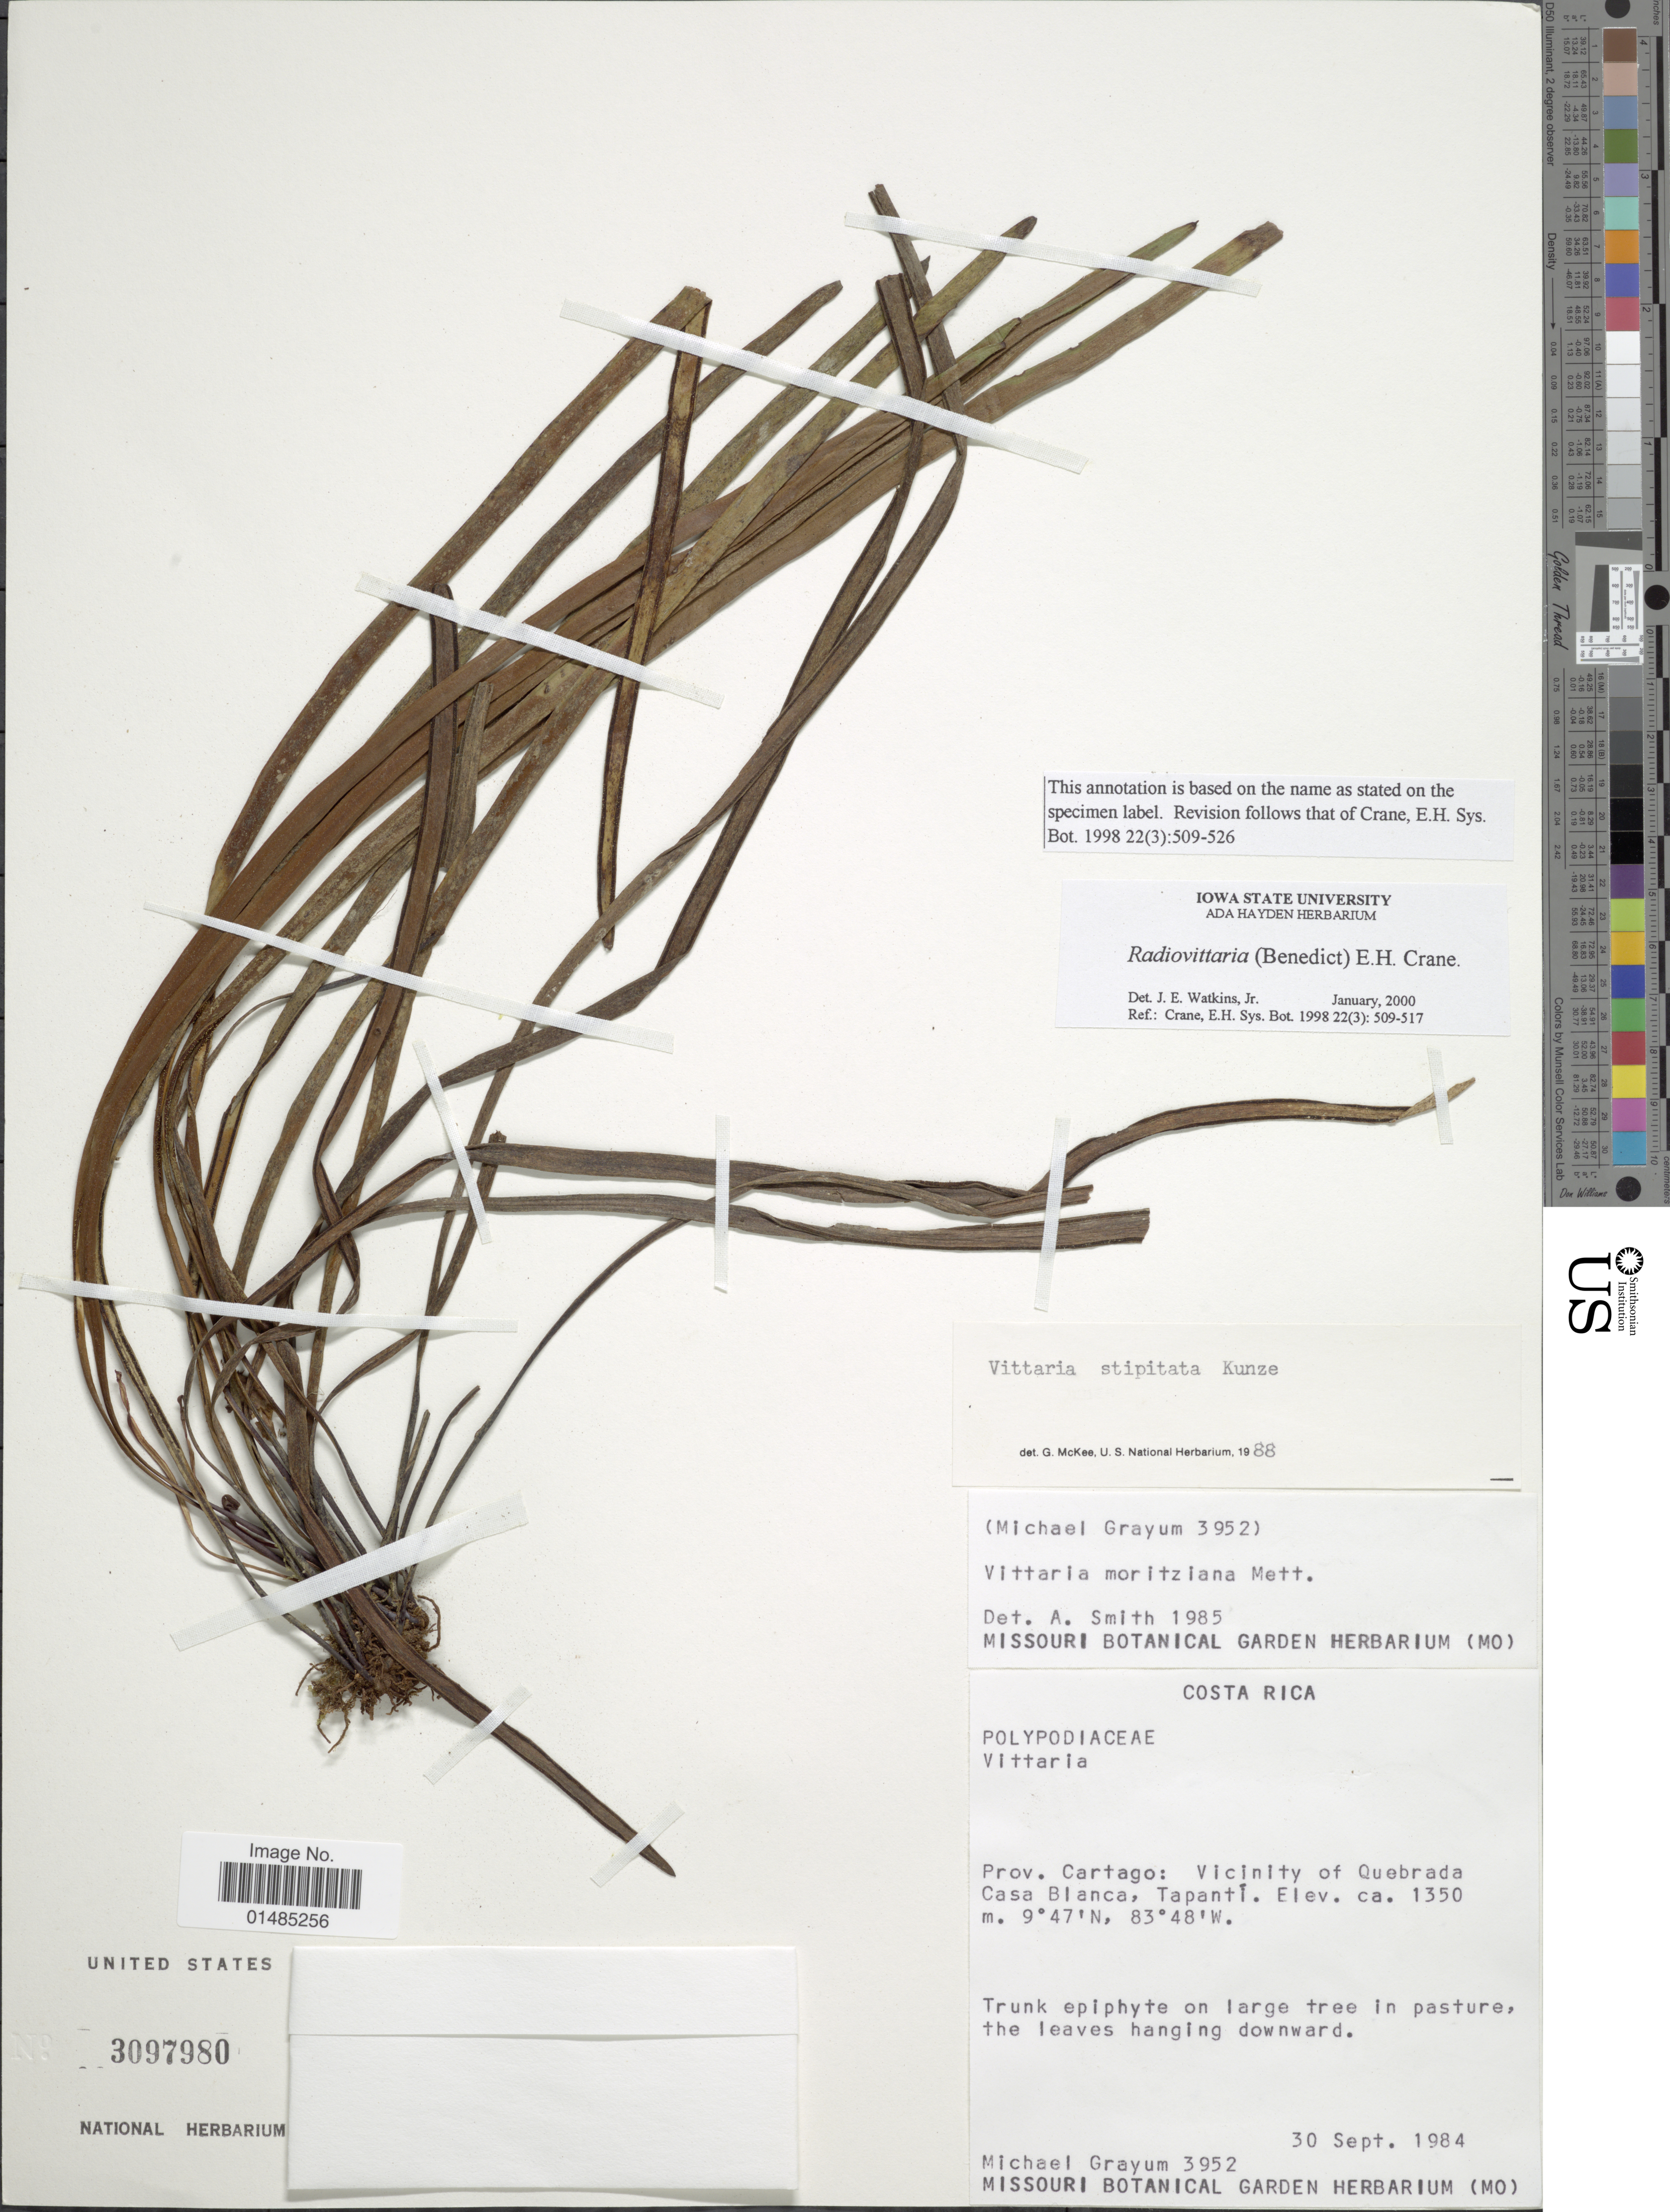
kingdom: Plantae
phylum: Tracheophyta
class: Polypodiopsida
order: Polypodiales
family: Pteridaceae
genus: Radiovittaria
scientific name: Radiovittaria stipitata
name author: (Kunze) E.H. Crane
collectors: M. H. Grayum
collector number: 3952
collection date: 1984-09-30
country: Costa Rica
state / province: Cartago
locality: Vicinity of Quebrada Casa Blanca, Tapantí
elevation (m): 1350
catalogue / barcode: US 3097980